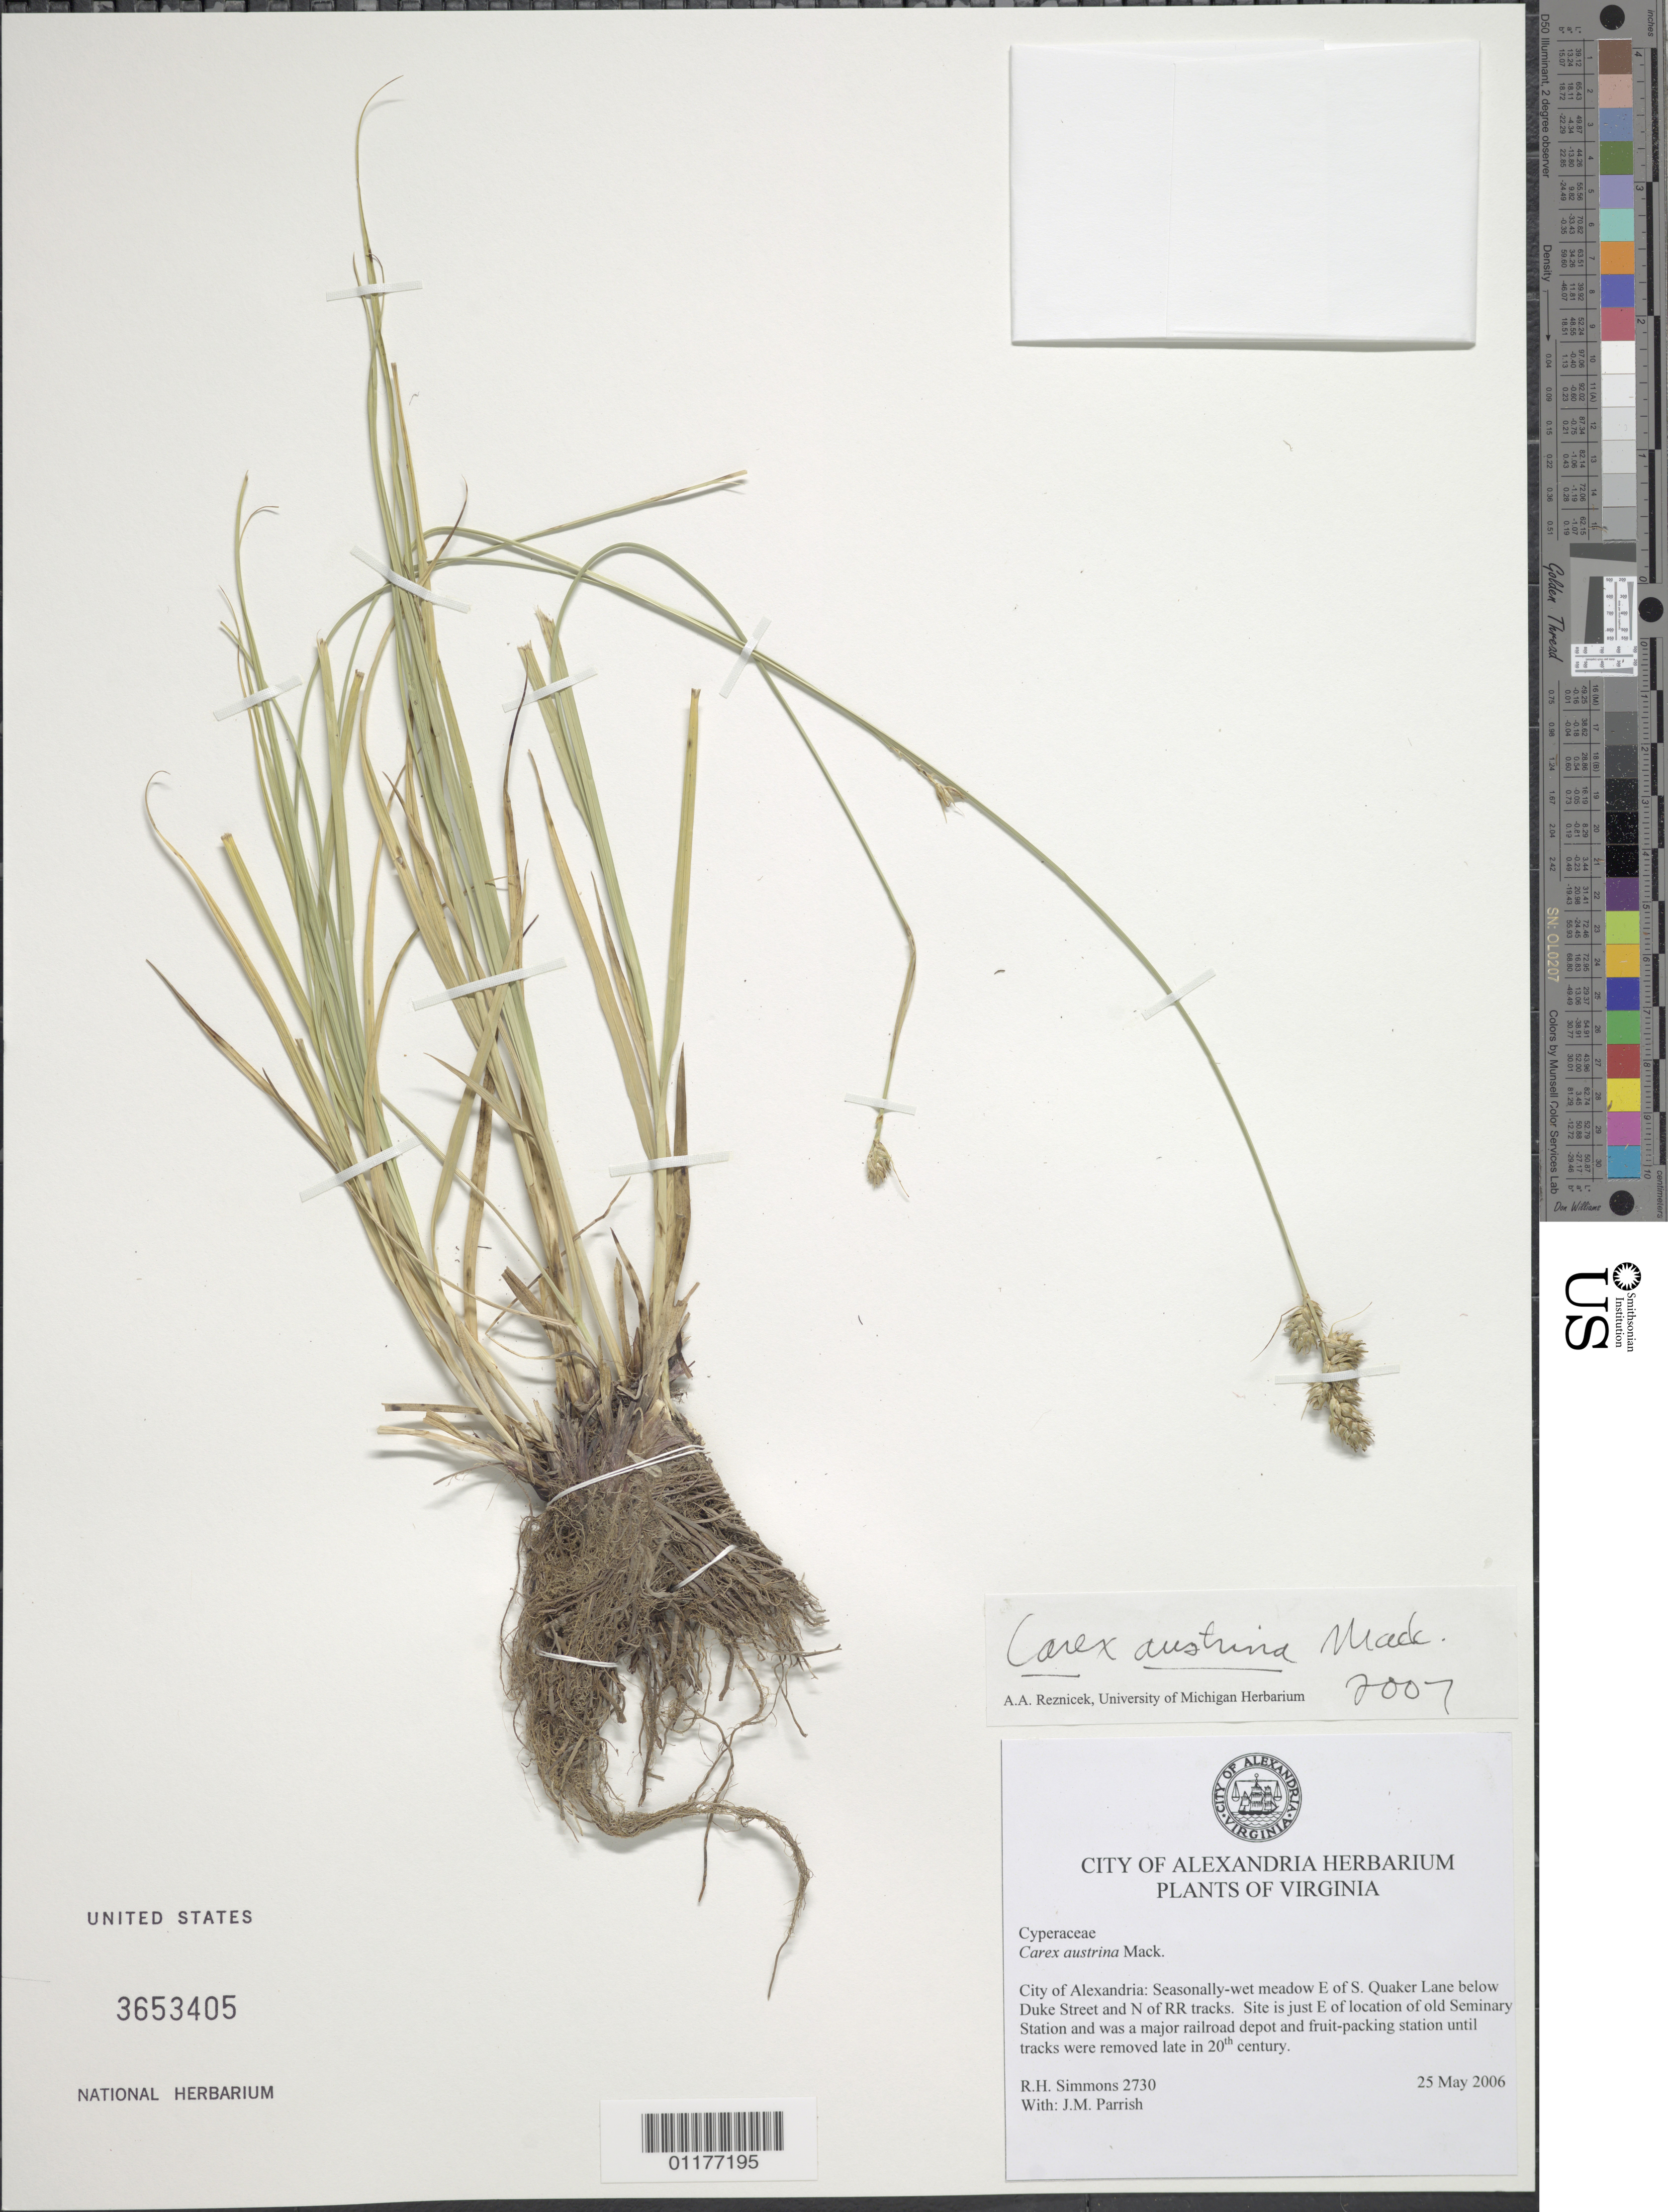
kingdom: Plantae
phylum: Tracheophyta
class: Liliopsida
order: Poales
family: Cyperaceae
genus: Carex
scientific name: Carex austrina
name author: Mack.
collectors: R. H. Simmons & J. Parrish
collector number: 2730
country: United States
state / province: Virginia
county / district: City of Alexandria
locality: Alexandria, E of S. Quaker Lane below Duke St. and N of RR tracks, E of old Seminary Station and was a major railroad depot and fruit-packing station until tracks were removed late int he 20th century.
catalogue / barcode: US 3653405